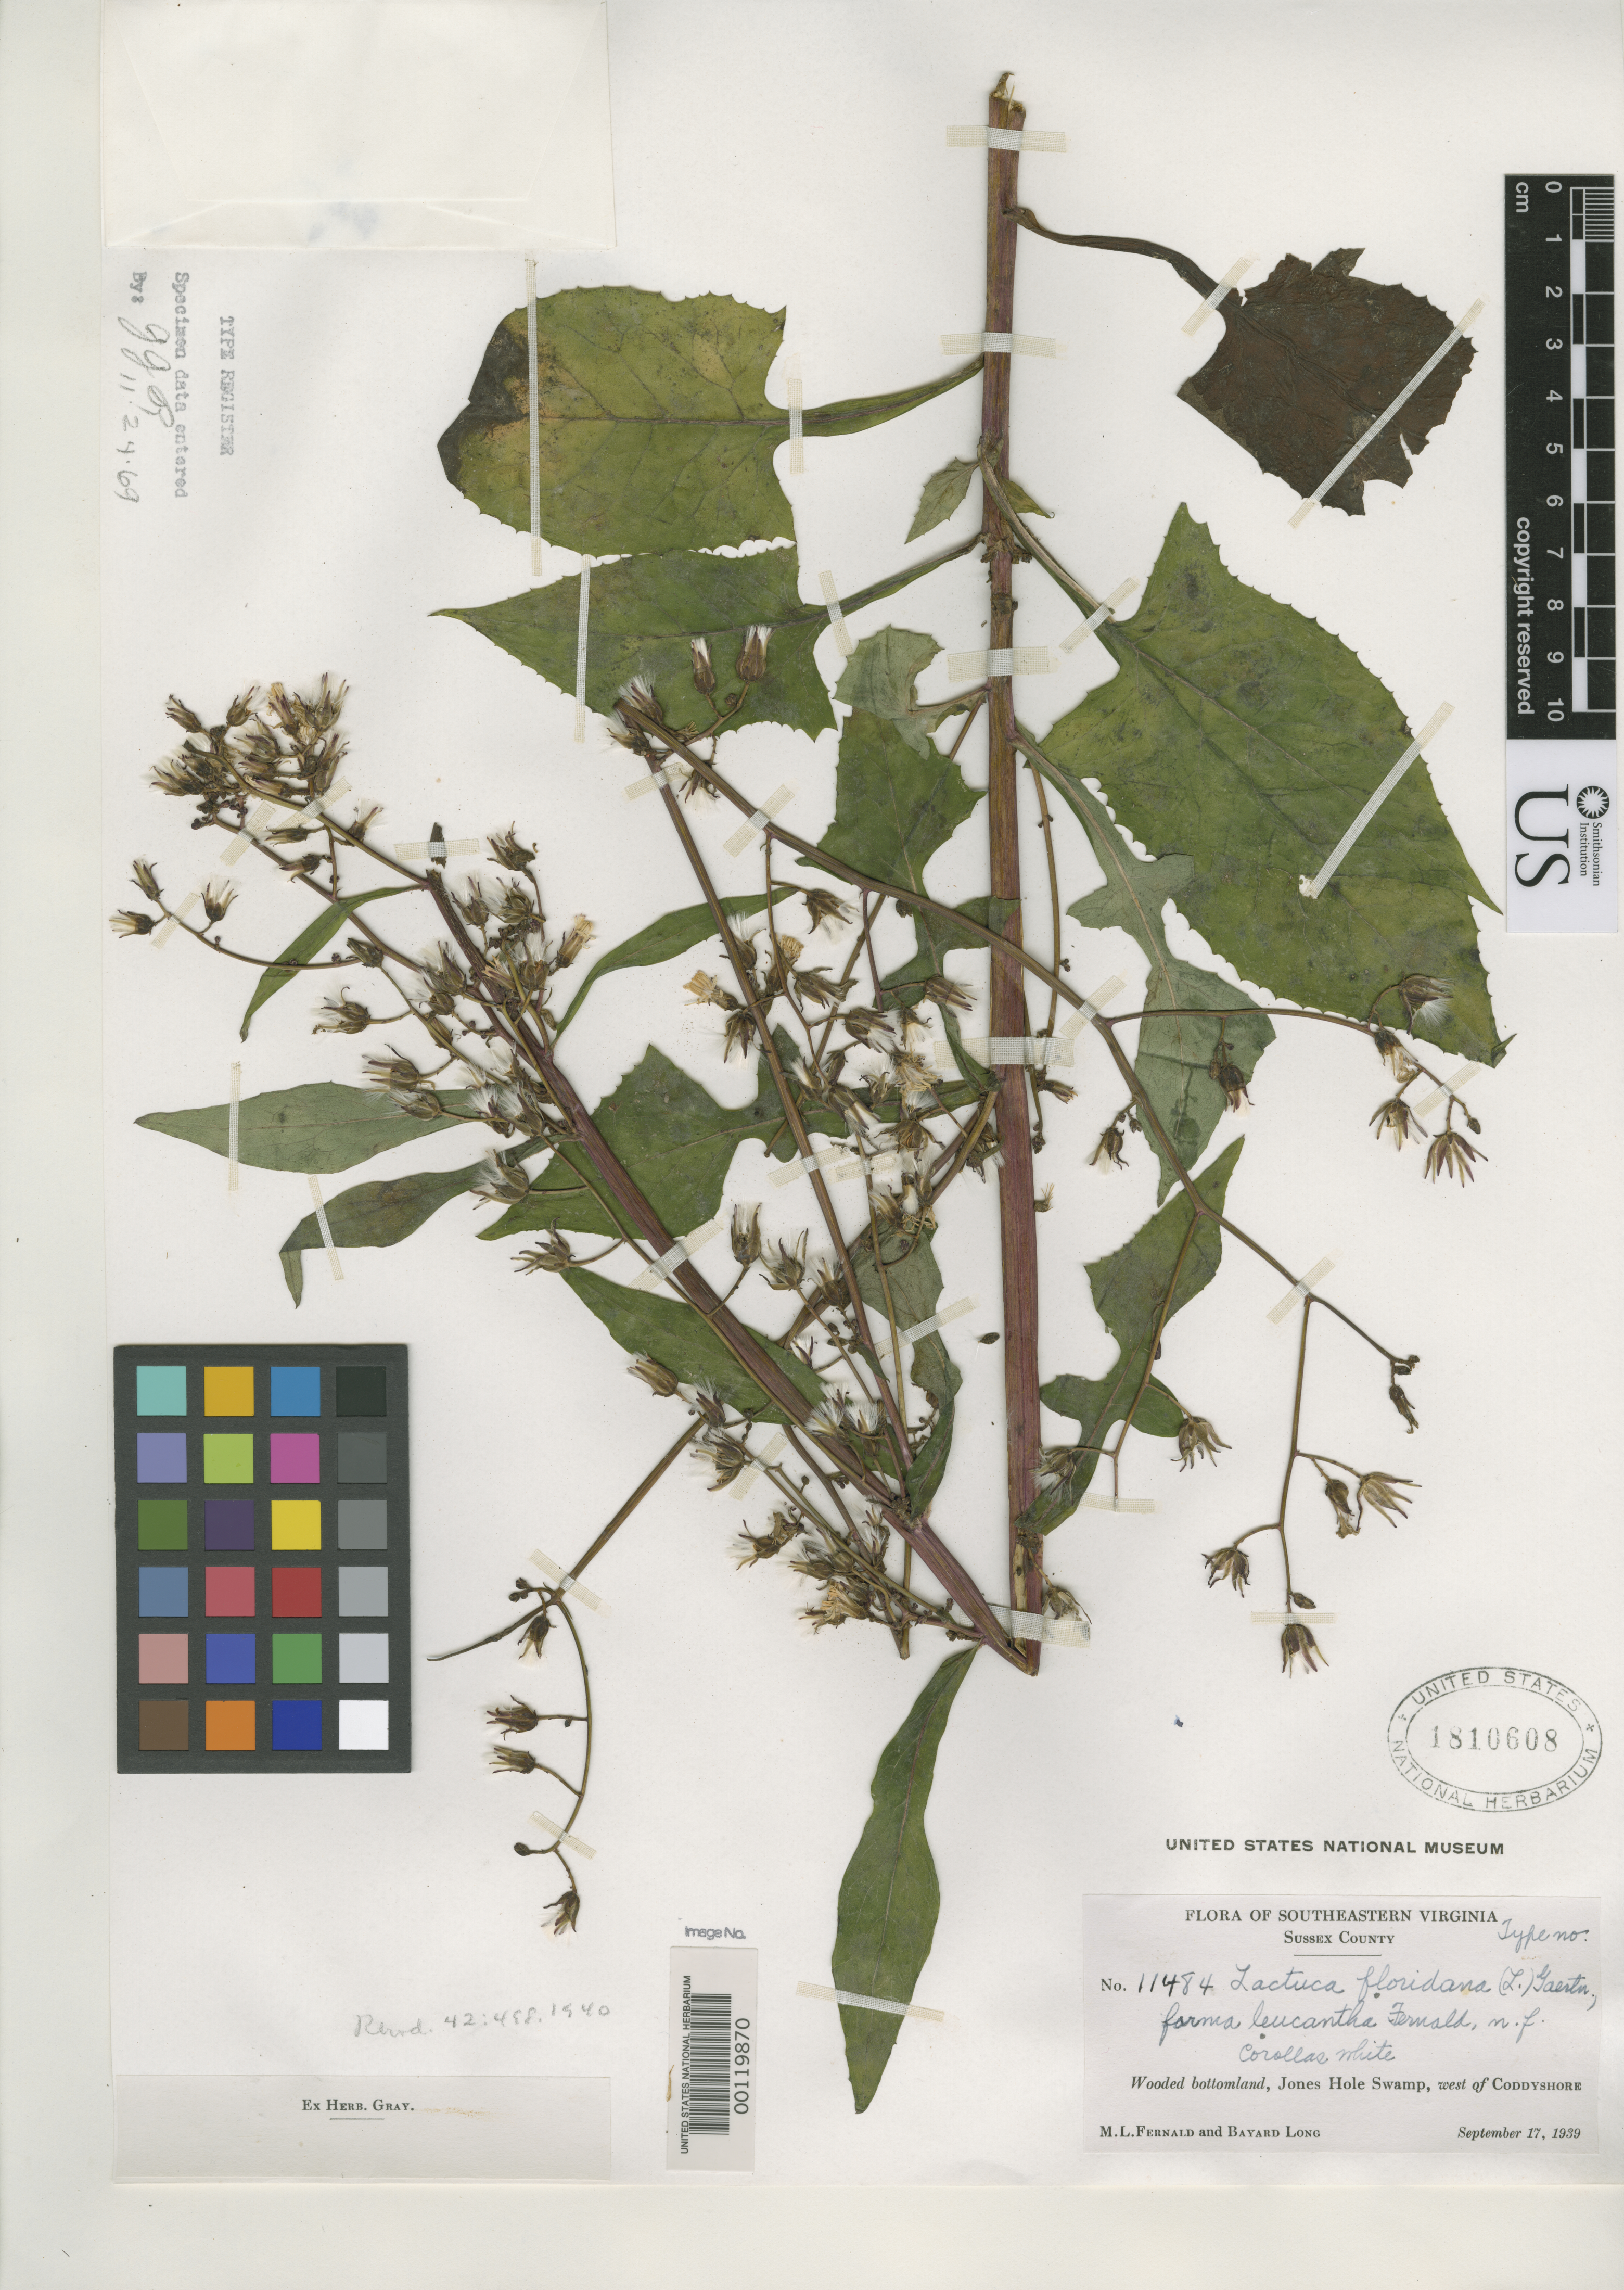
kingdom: Plantae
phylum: Tracheophyta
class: Magnoliopsida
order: Asterales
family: Asteraceae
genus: Lactuca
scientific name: Lactuca floridana f. leucantha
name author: Fernald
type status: Isotype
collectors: M. L. Fernald & B. H. Long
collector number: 11484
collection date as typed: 17 Sep 1939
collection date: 1939-09-17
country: United States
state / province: Virginia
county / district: Sussex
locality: Coddyshore.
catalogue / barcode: US 1810608